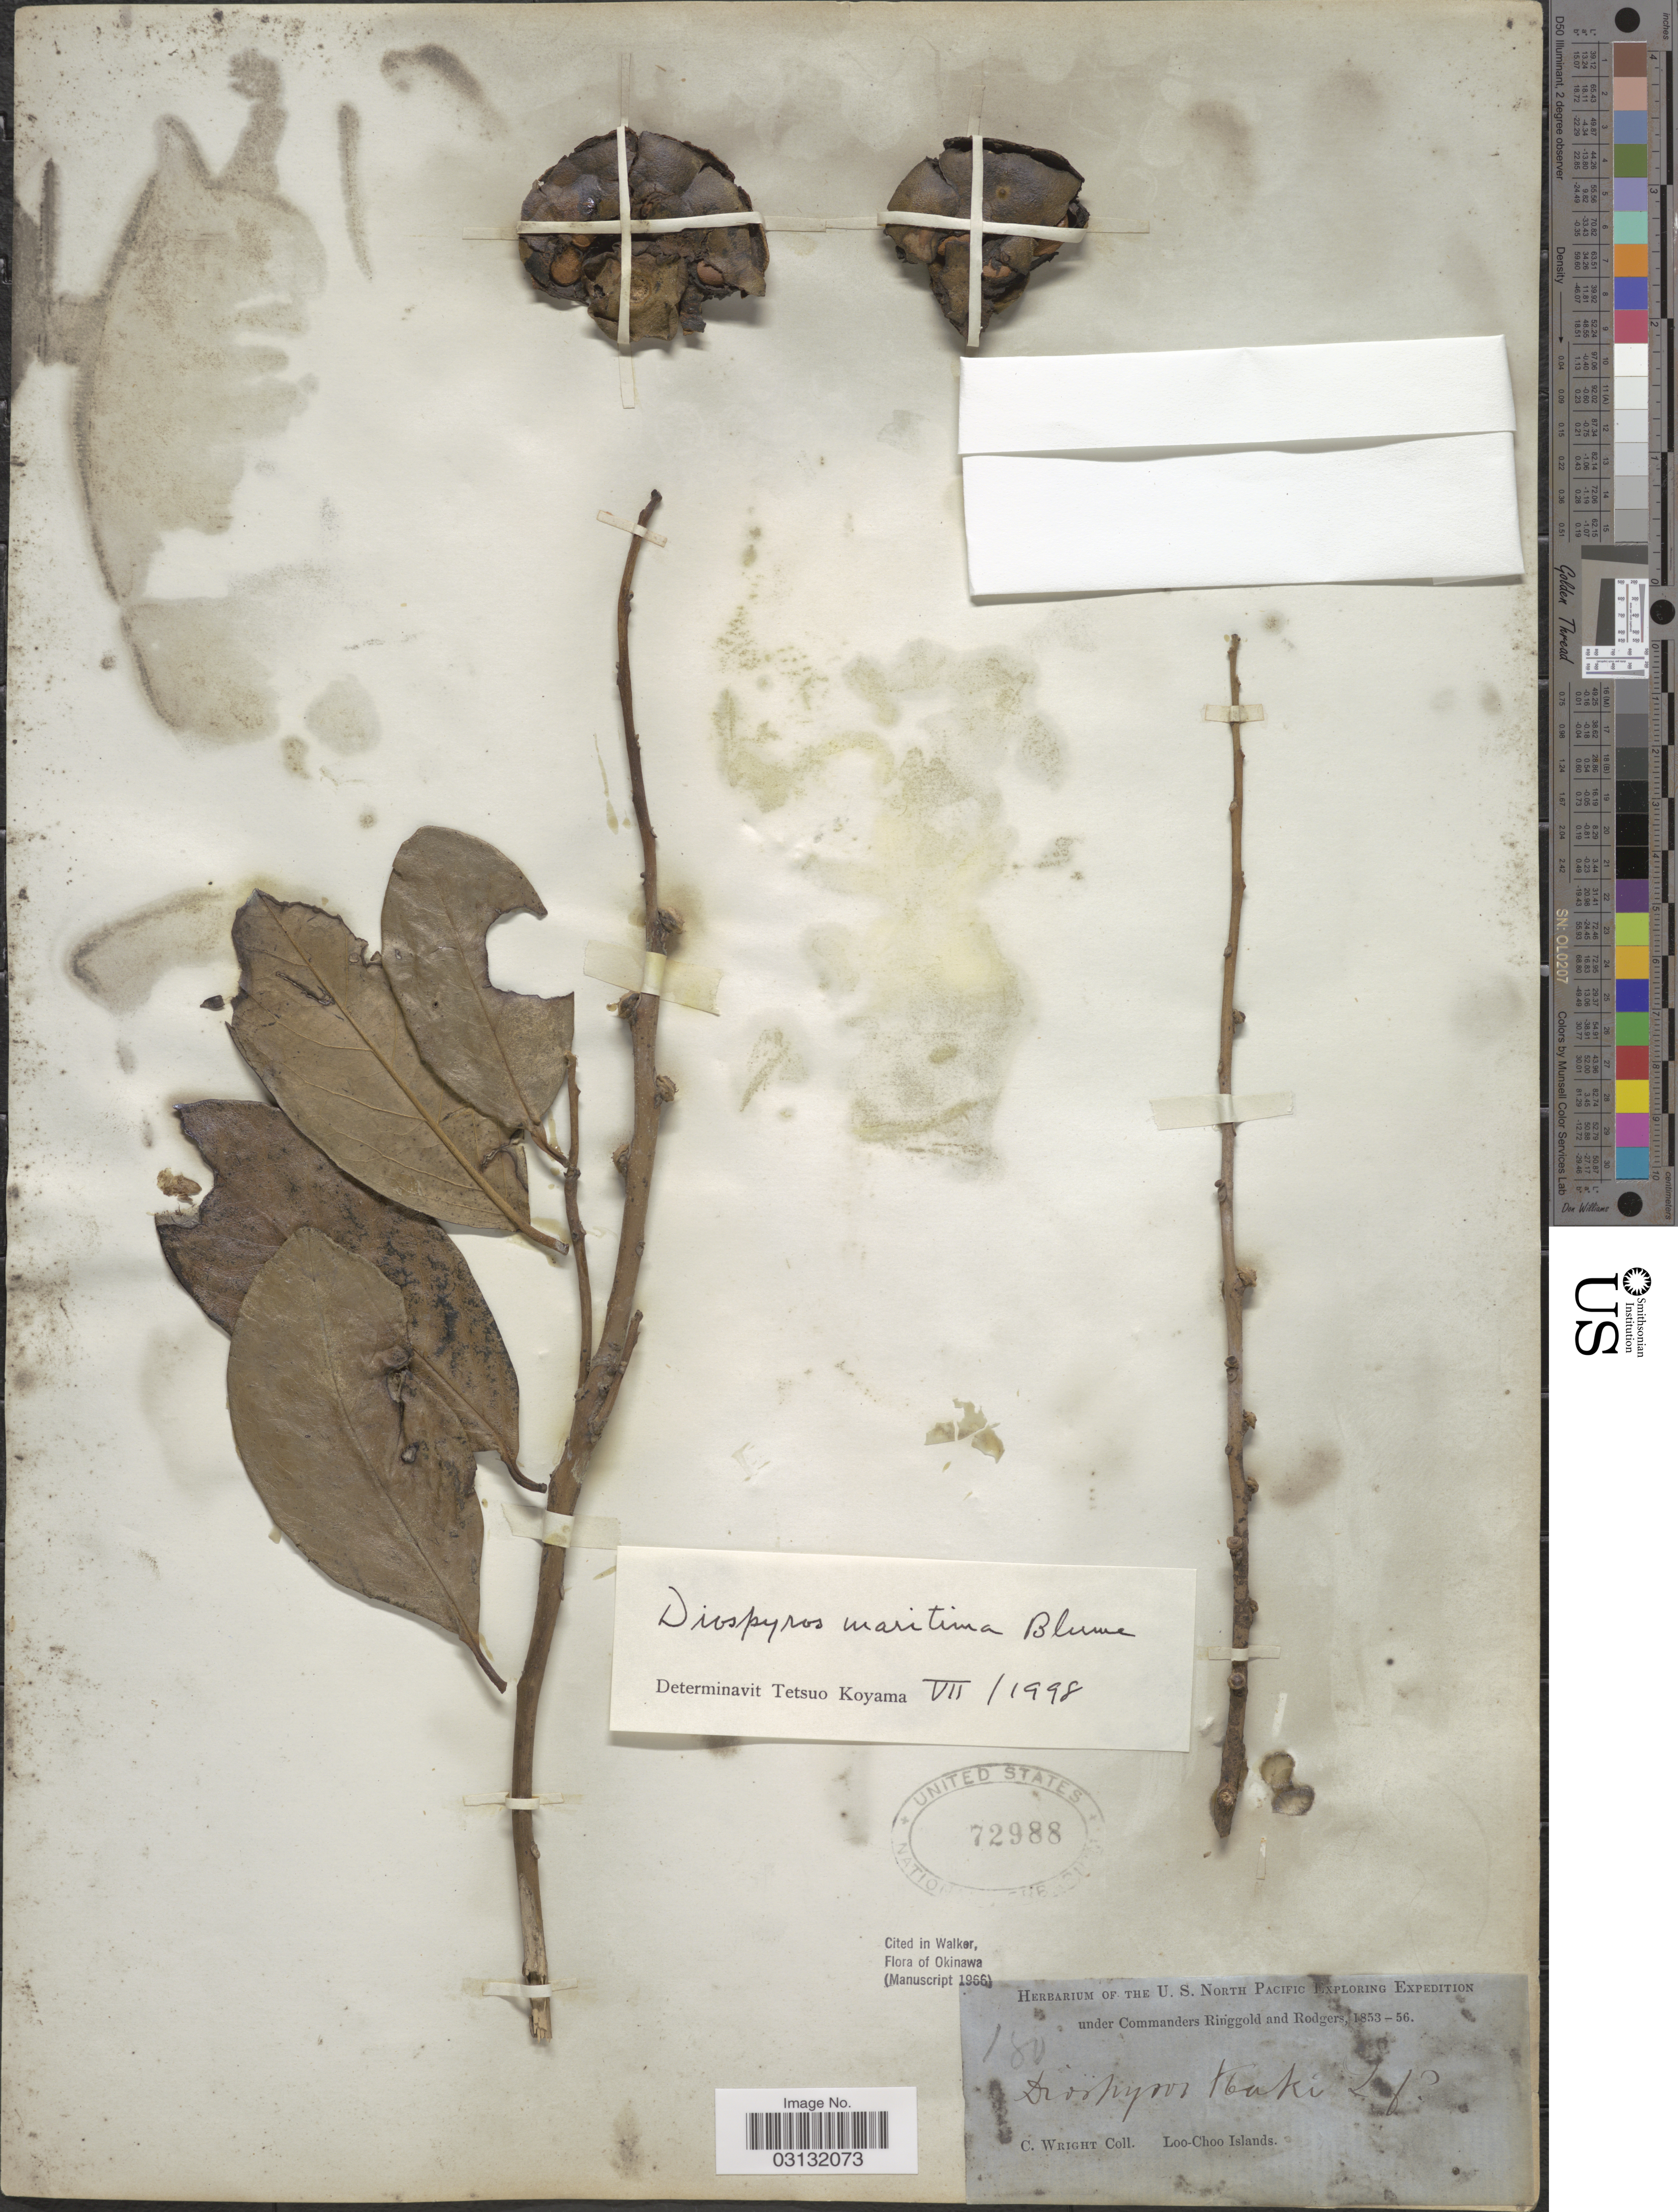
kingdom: Plantae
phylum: Tracheophyta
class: Magnoliopsida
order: Ericales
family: Ebenaceae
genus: Diospyros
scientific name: Diospyros maritima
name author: Blume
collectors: C. Wright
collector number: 180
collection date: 1853/1856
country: Japan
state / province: Okinawa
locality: Loo-Choo Islands.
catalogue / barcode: US 72988